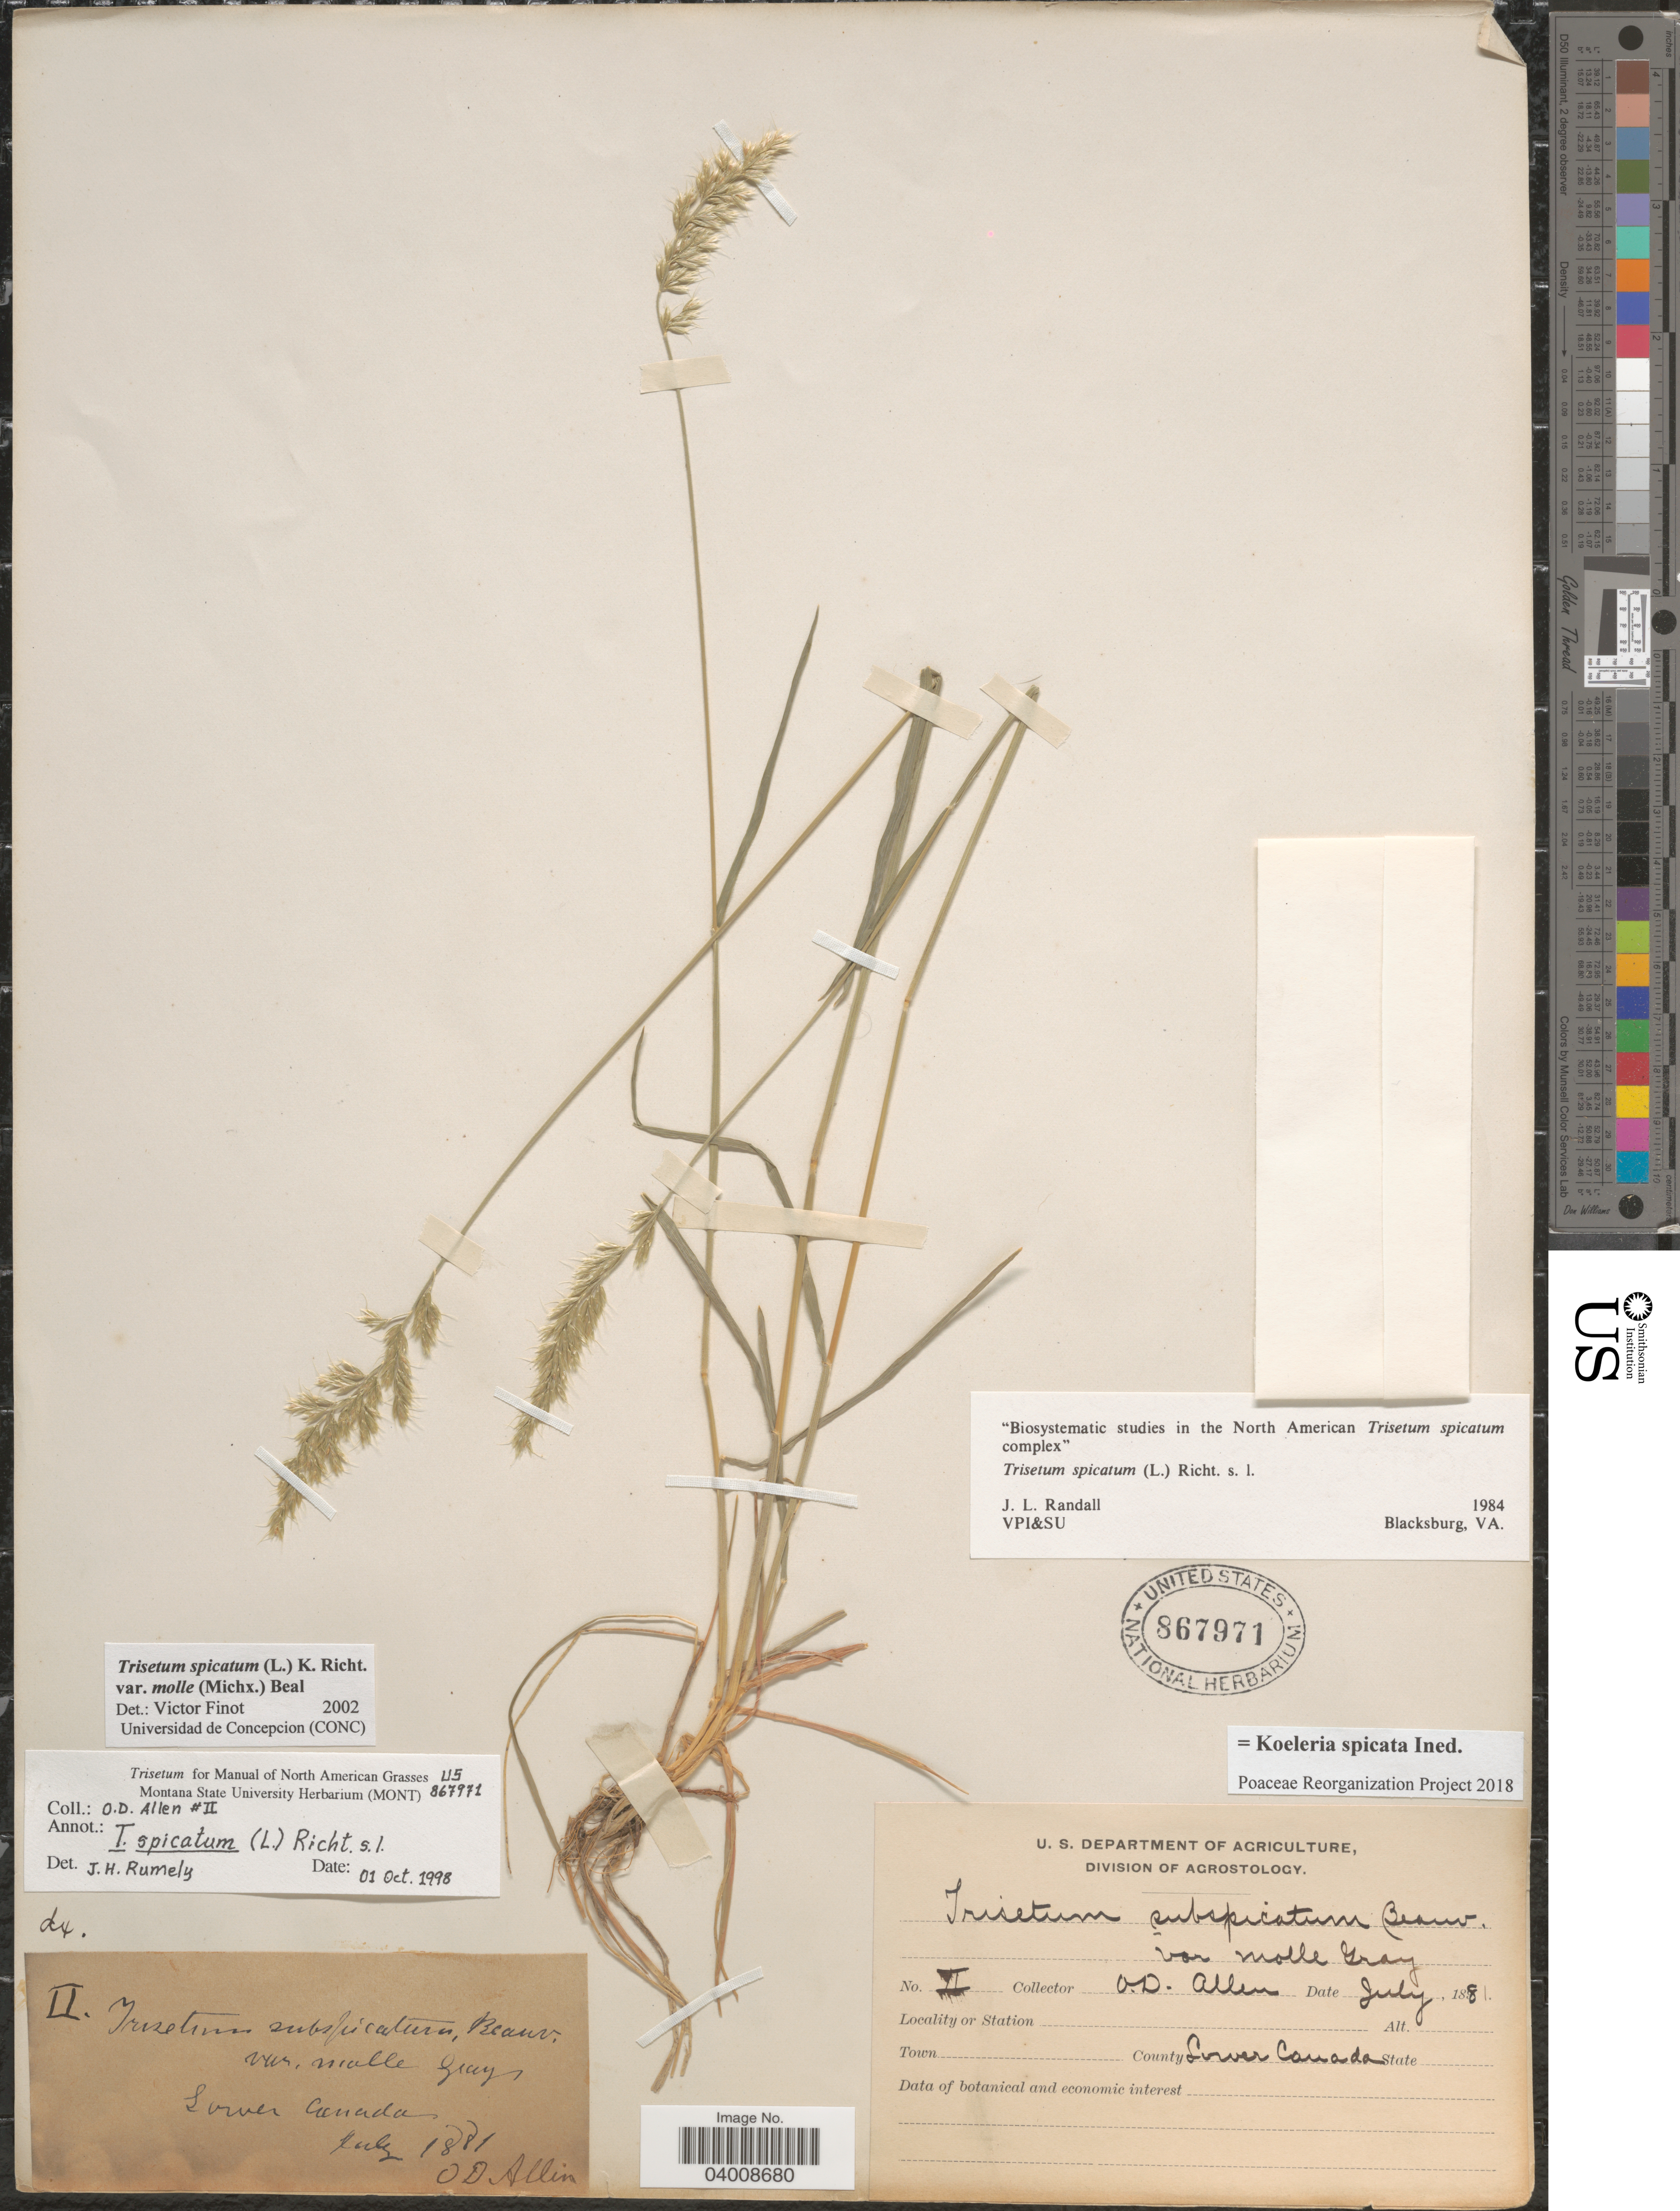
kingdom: Plantae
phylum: Tracheophyta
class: Liliopsida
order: Poales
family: Poaceae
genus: Koeleria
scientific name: Koeleria spicata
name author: (L.) Barberá et al.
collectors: O. D. Allen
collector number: II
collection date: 1881-07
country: Canada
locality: County Lower Canada.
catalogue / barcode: US 867971